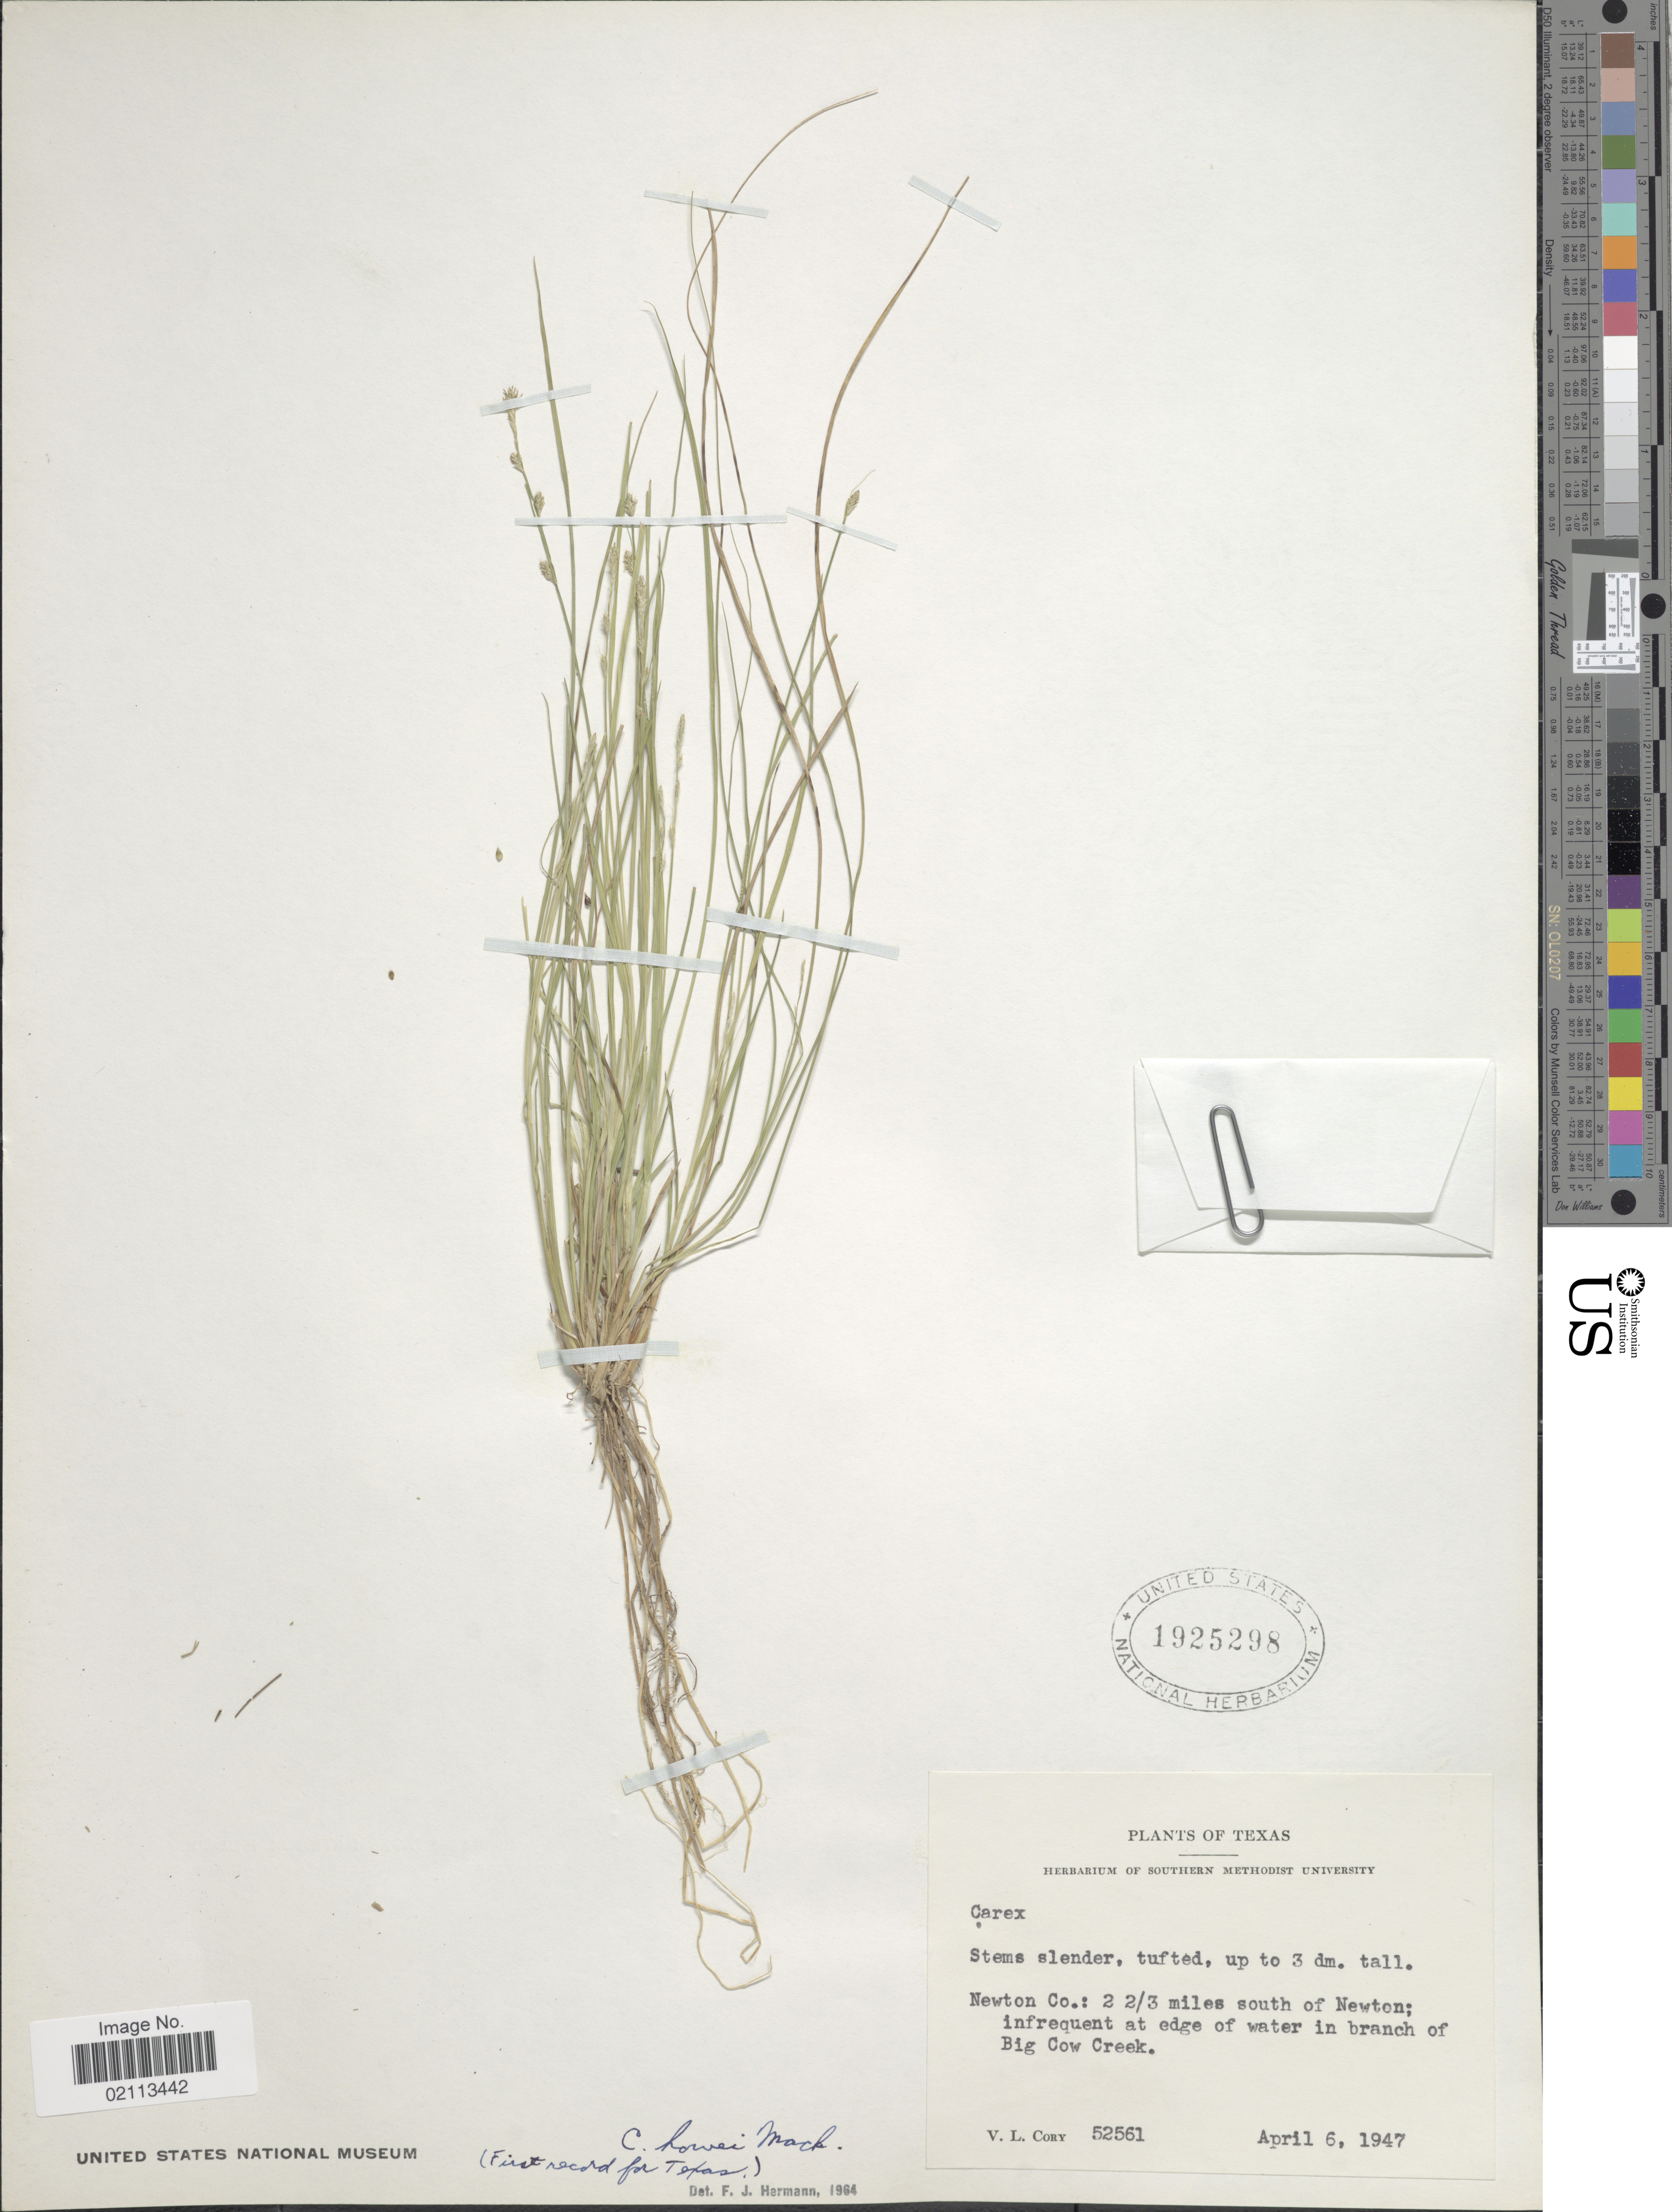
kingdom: Plantae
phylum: Tracheophyta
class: Liliopsida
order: Poales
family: Cyperaceae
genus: Carex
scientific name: Carex howei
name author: Mack.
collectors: V. Cory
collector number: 52561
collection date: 1947-04-06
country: United States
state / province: Texas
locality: Newton Co: 2 2/3 miles south of Newton; infrequent at edge of water in branch of Big Cow Creek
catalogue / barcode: US 1925298